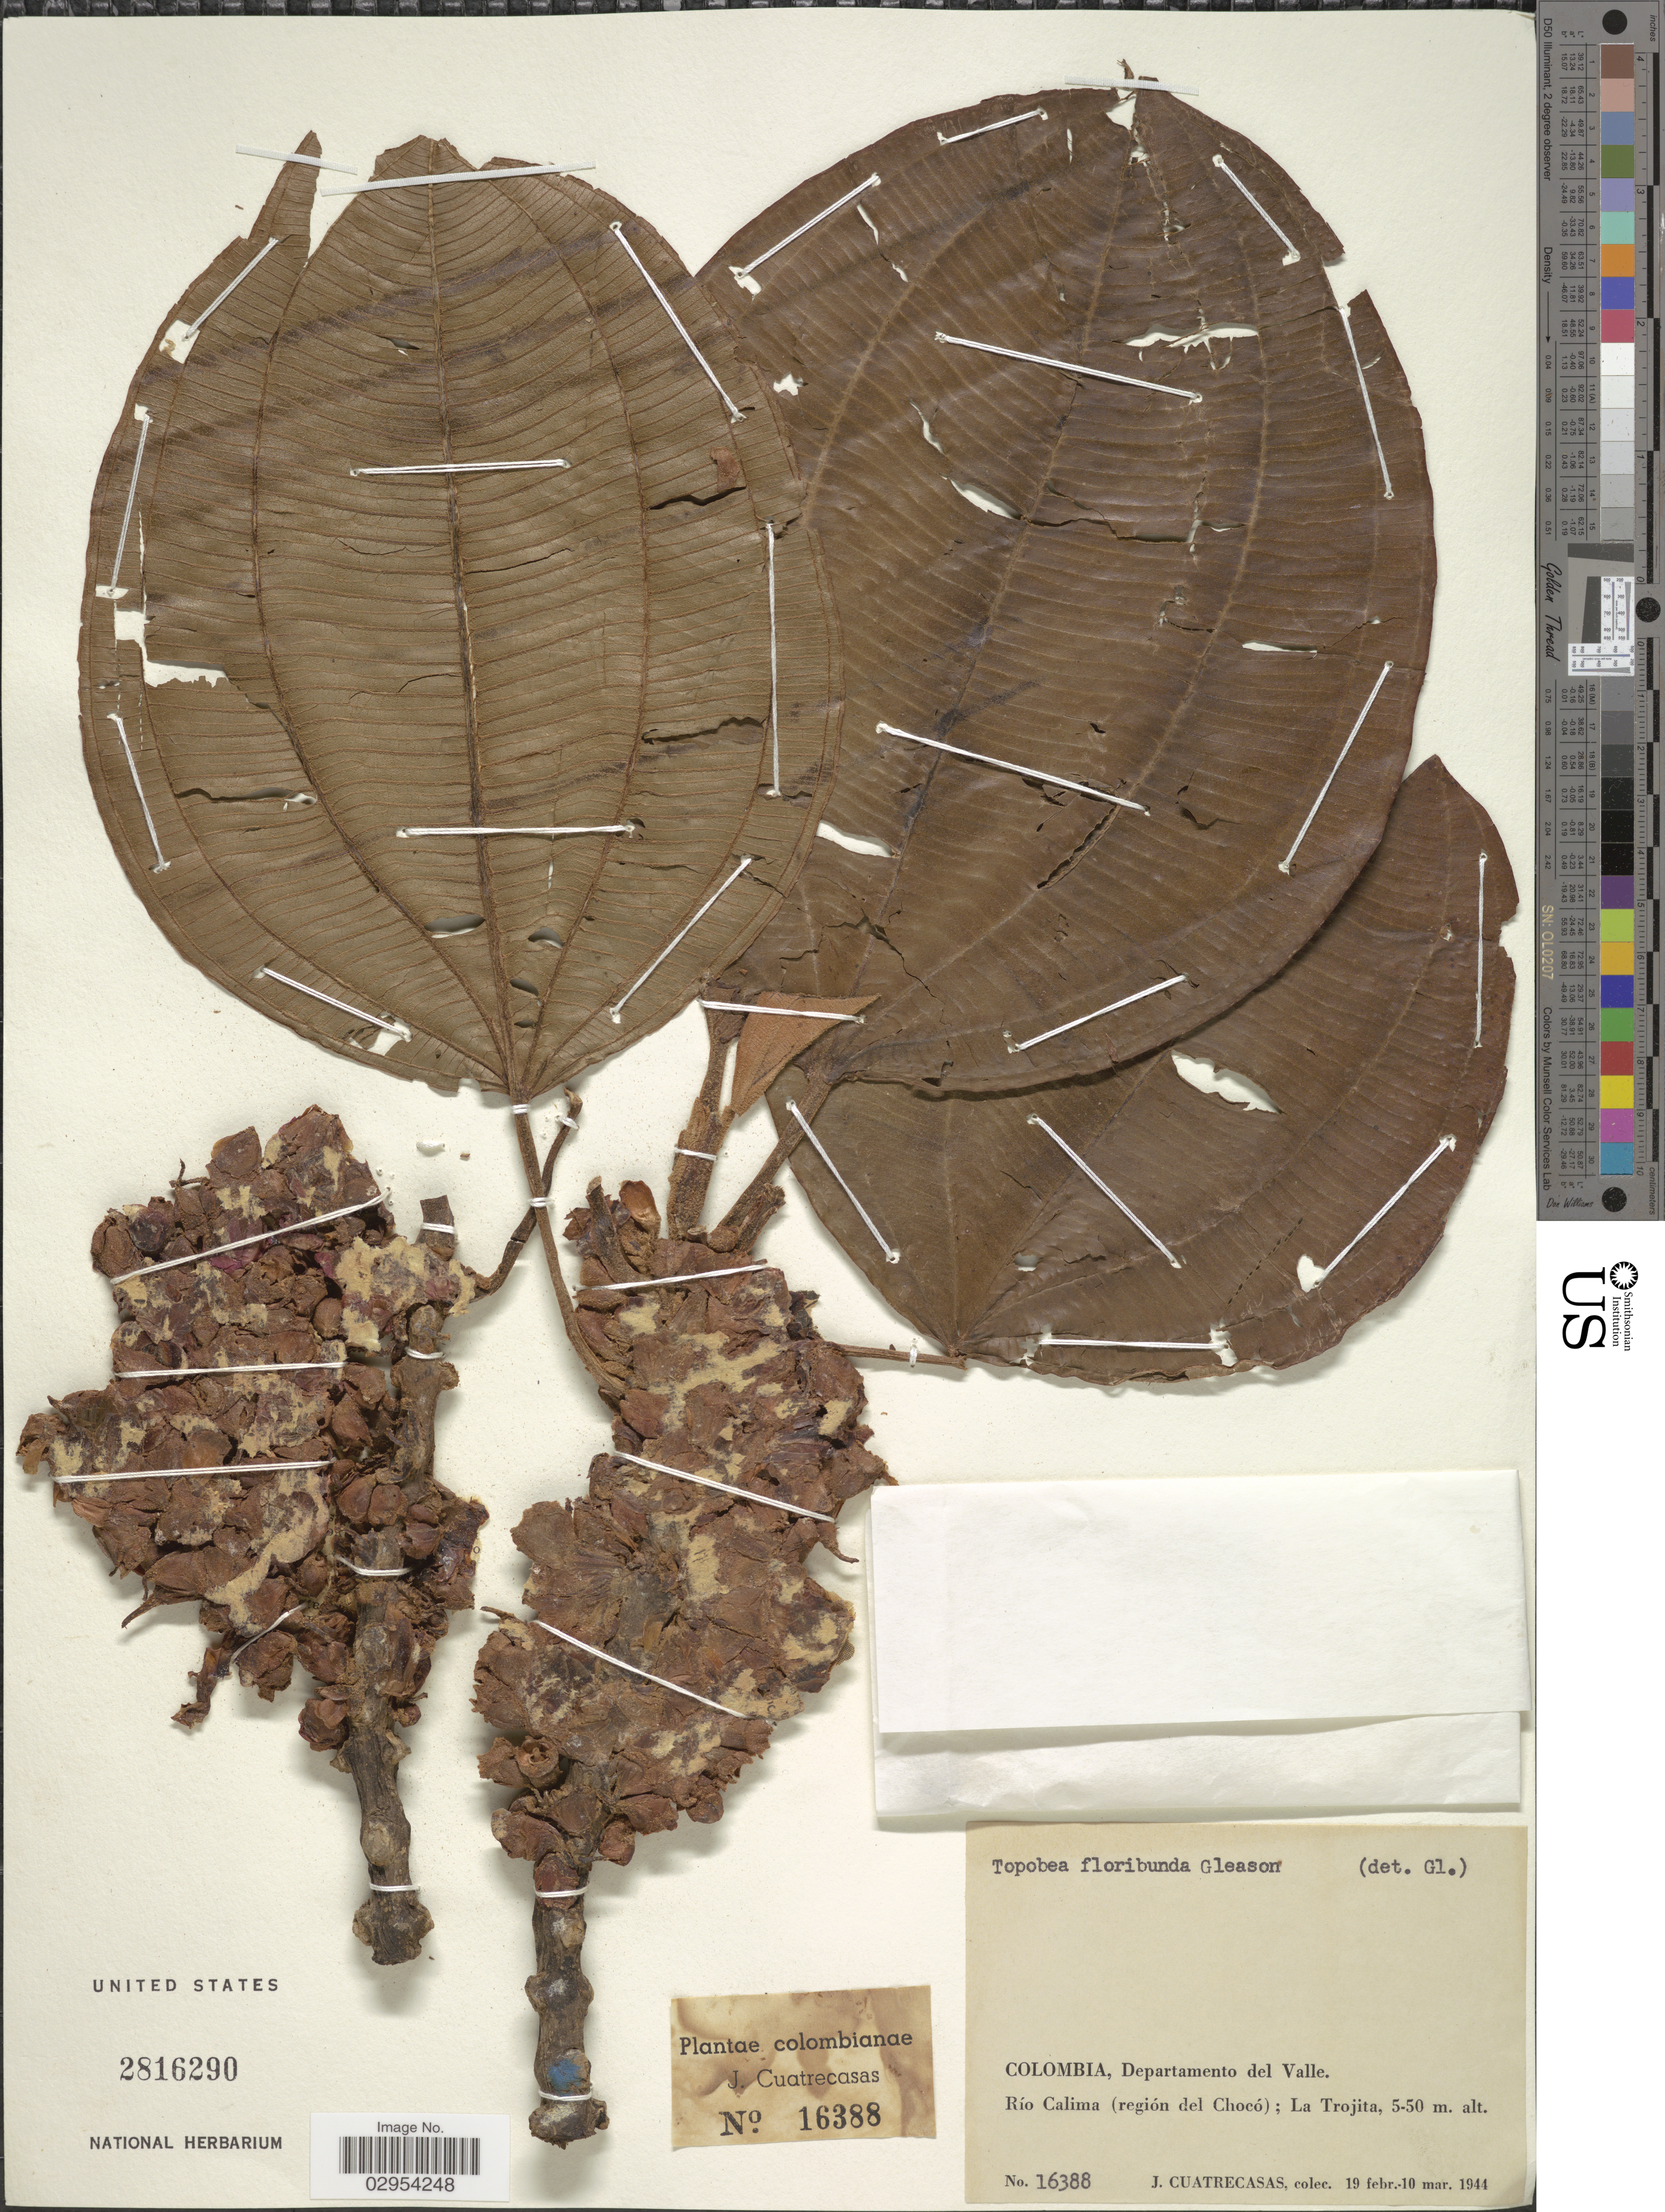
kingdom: Plantae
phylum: Tracheophyta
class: Magnoliopsida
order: Myrtales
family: Melastomataceae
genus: Topobea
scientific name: Topobea pubescens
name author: Gleason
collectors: J. Cuatrecasas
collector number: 16388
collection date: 1944-02-19/1944-03-10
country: Colombia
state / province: Valle del Cauca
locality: Departamento del Valle. Río Calima (región del Chocó); La Trojita.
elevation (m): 5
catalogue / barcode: US 2816290